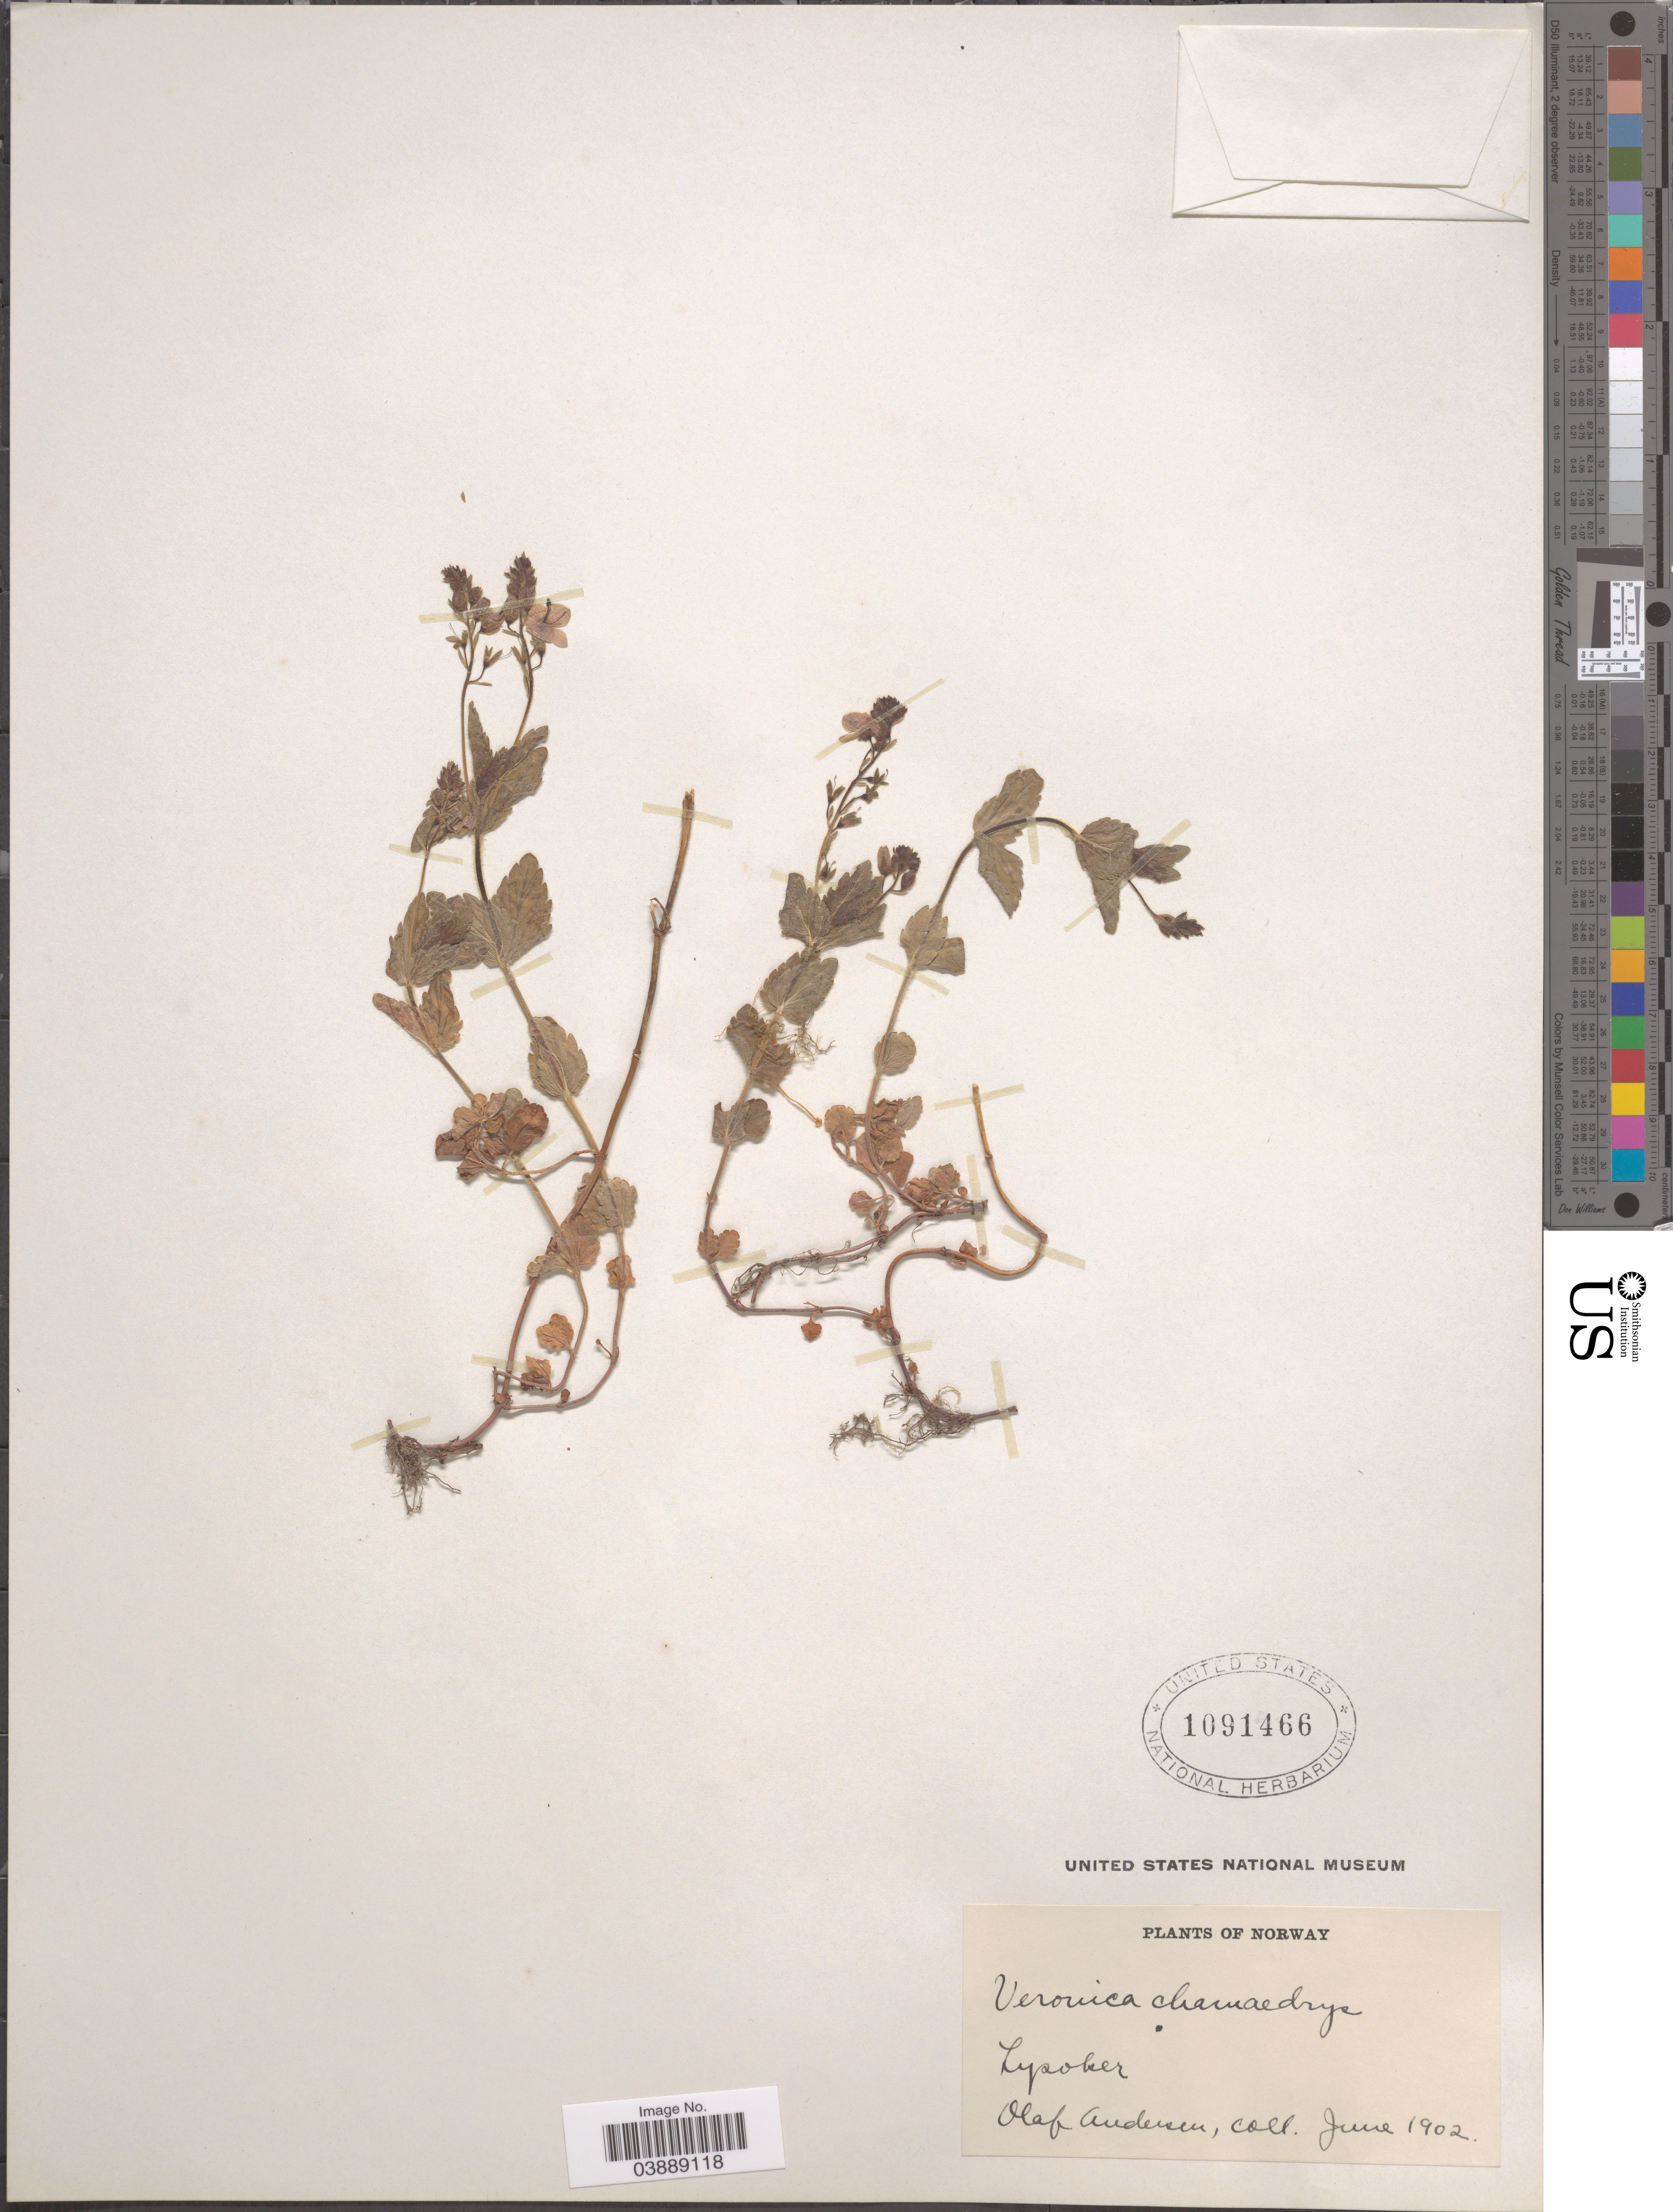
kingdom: Plantae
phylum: Tracheophyta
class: Magnoliopsida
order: Lamiales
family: Plantaginaceae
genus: Veronica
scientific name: Veronica chamaedrys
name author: L.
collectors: O. Andersen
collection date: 1902-06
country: Norway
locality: Lysaker.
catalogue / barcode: US 1091466